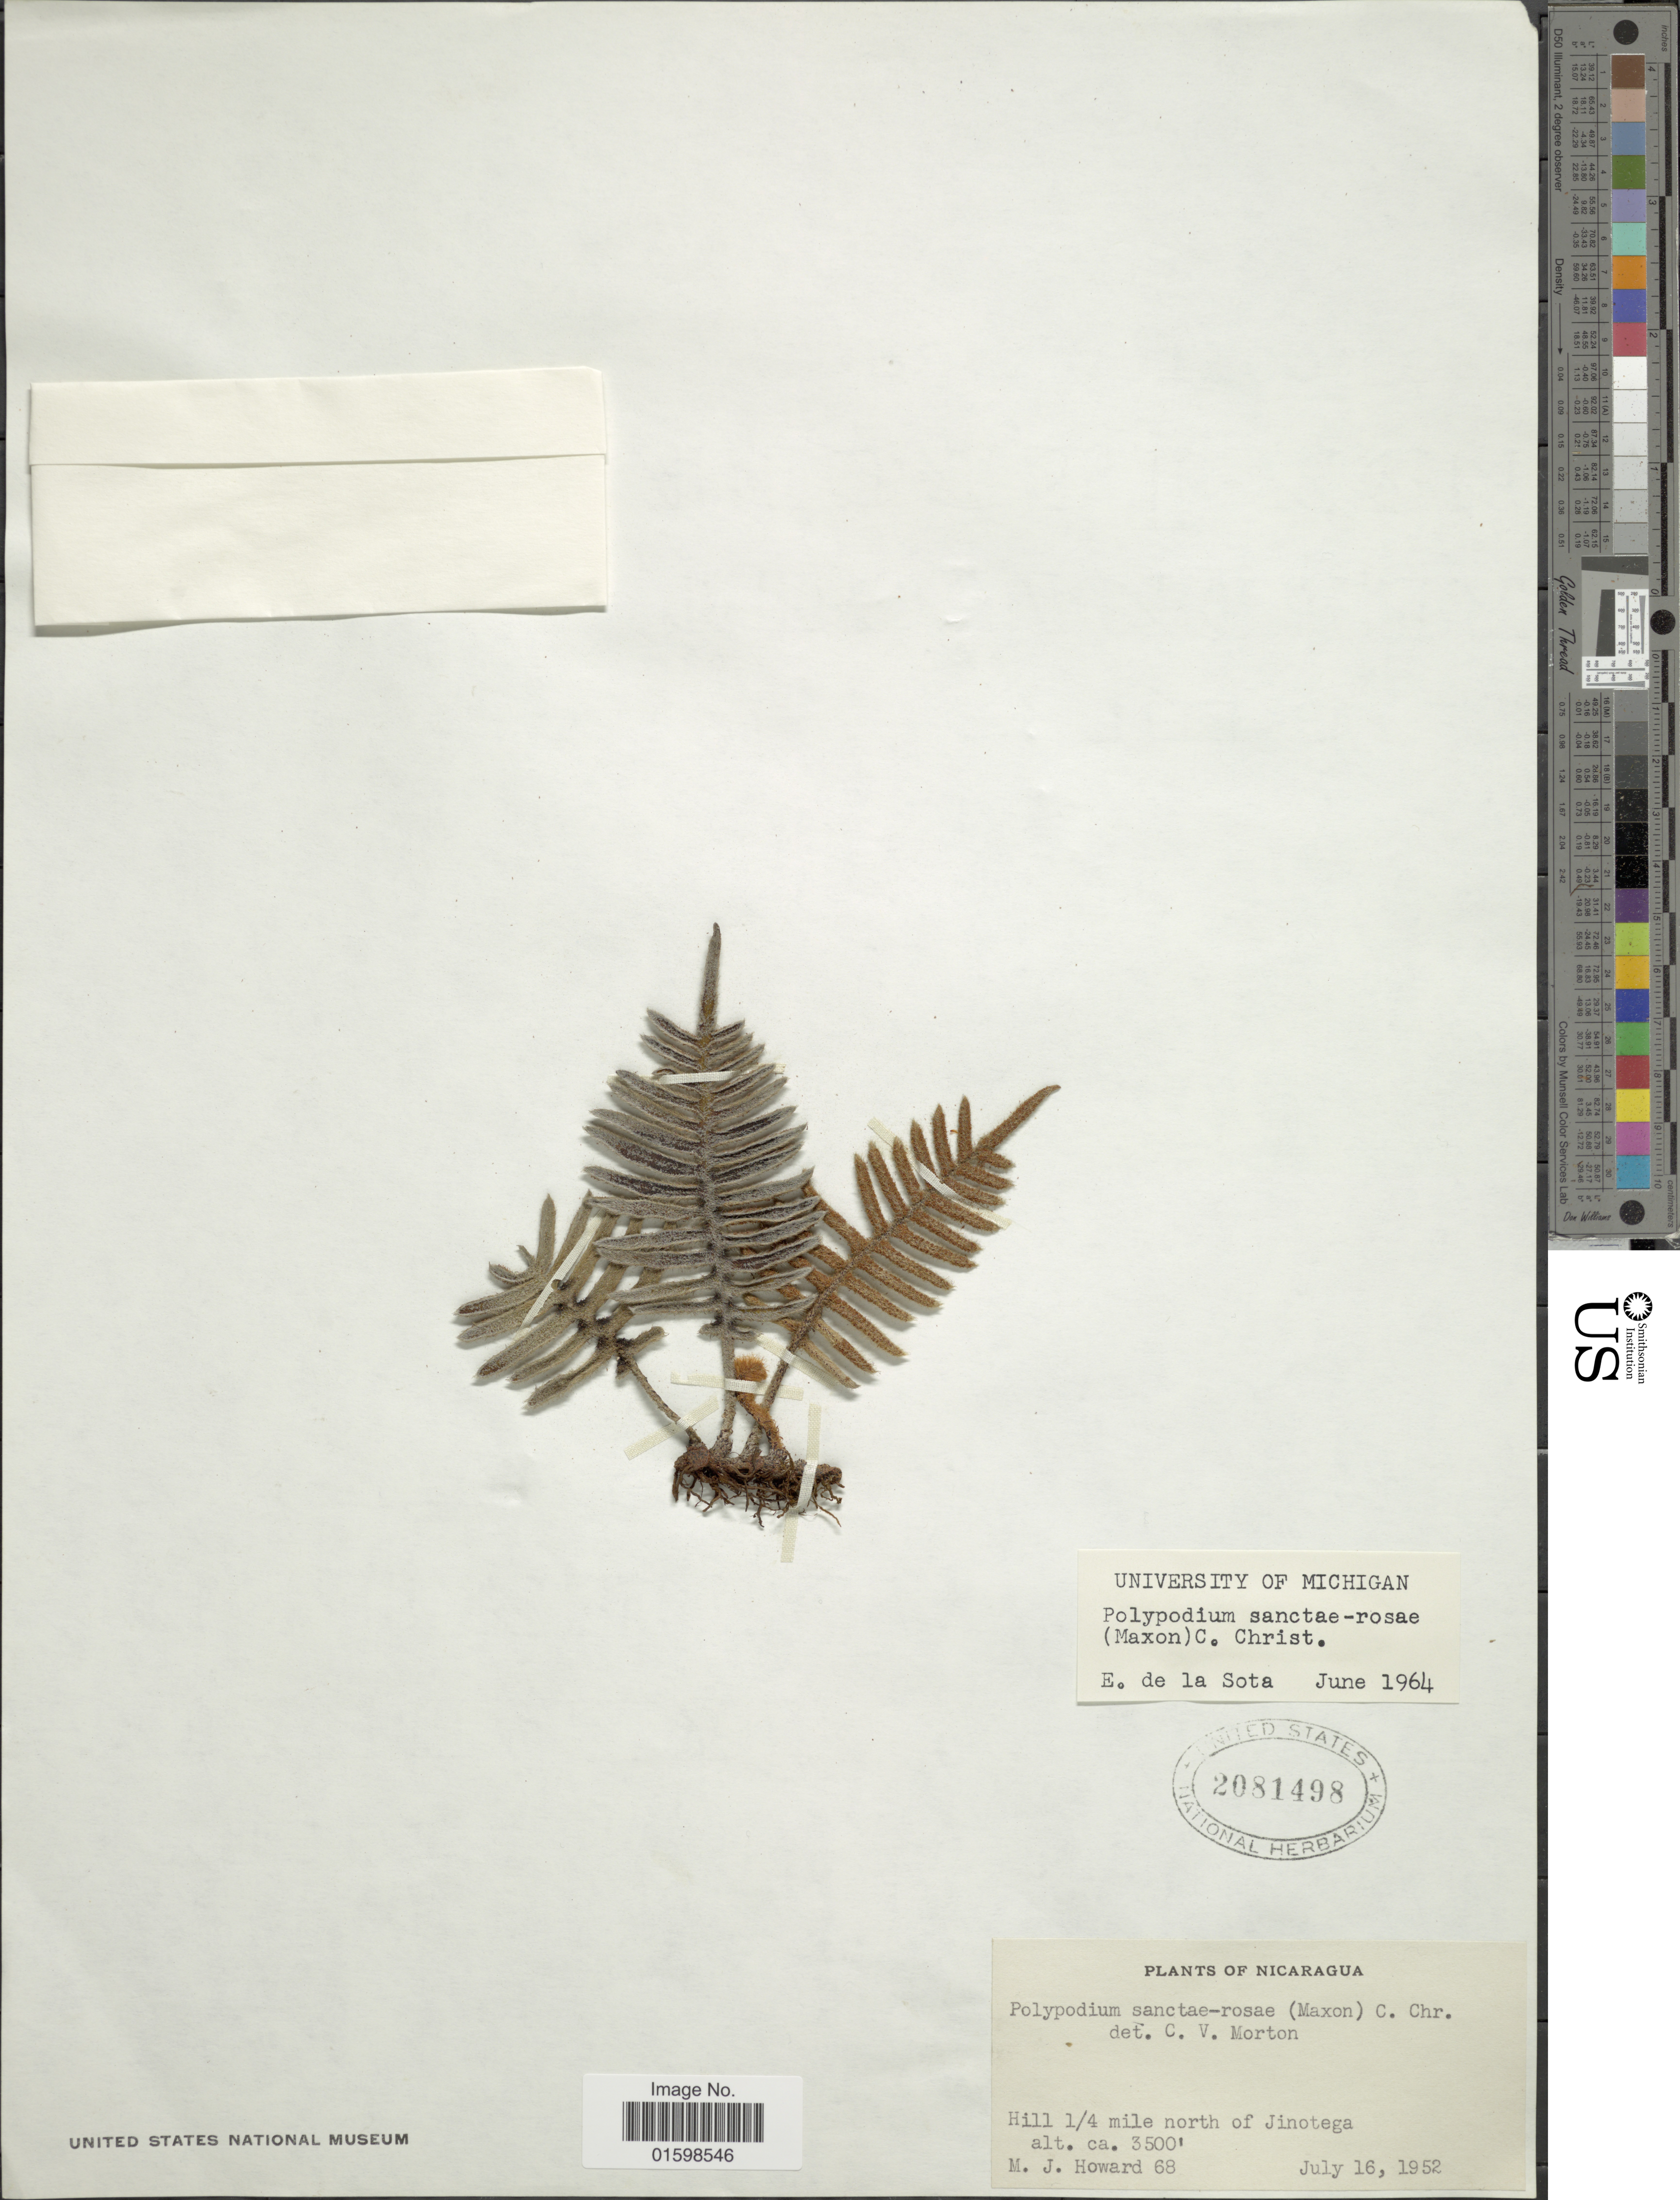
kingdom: Plantae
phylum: Tracheophyta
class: Polypodiopsida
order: Polypodiales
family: Polypodiaceae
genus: Pleopeltis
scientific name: Pleopeltis sanctae-rosae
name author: (Maxon) A.R. Sm. & Tejero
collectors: M. Howard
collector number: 68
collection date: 1952-07-16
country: Nicaragua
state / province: Jinotega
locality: Hill 1/4 mile north of Jinotega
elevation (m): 1067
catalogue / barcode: US 2081498